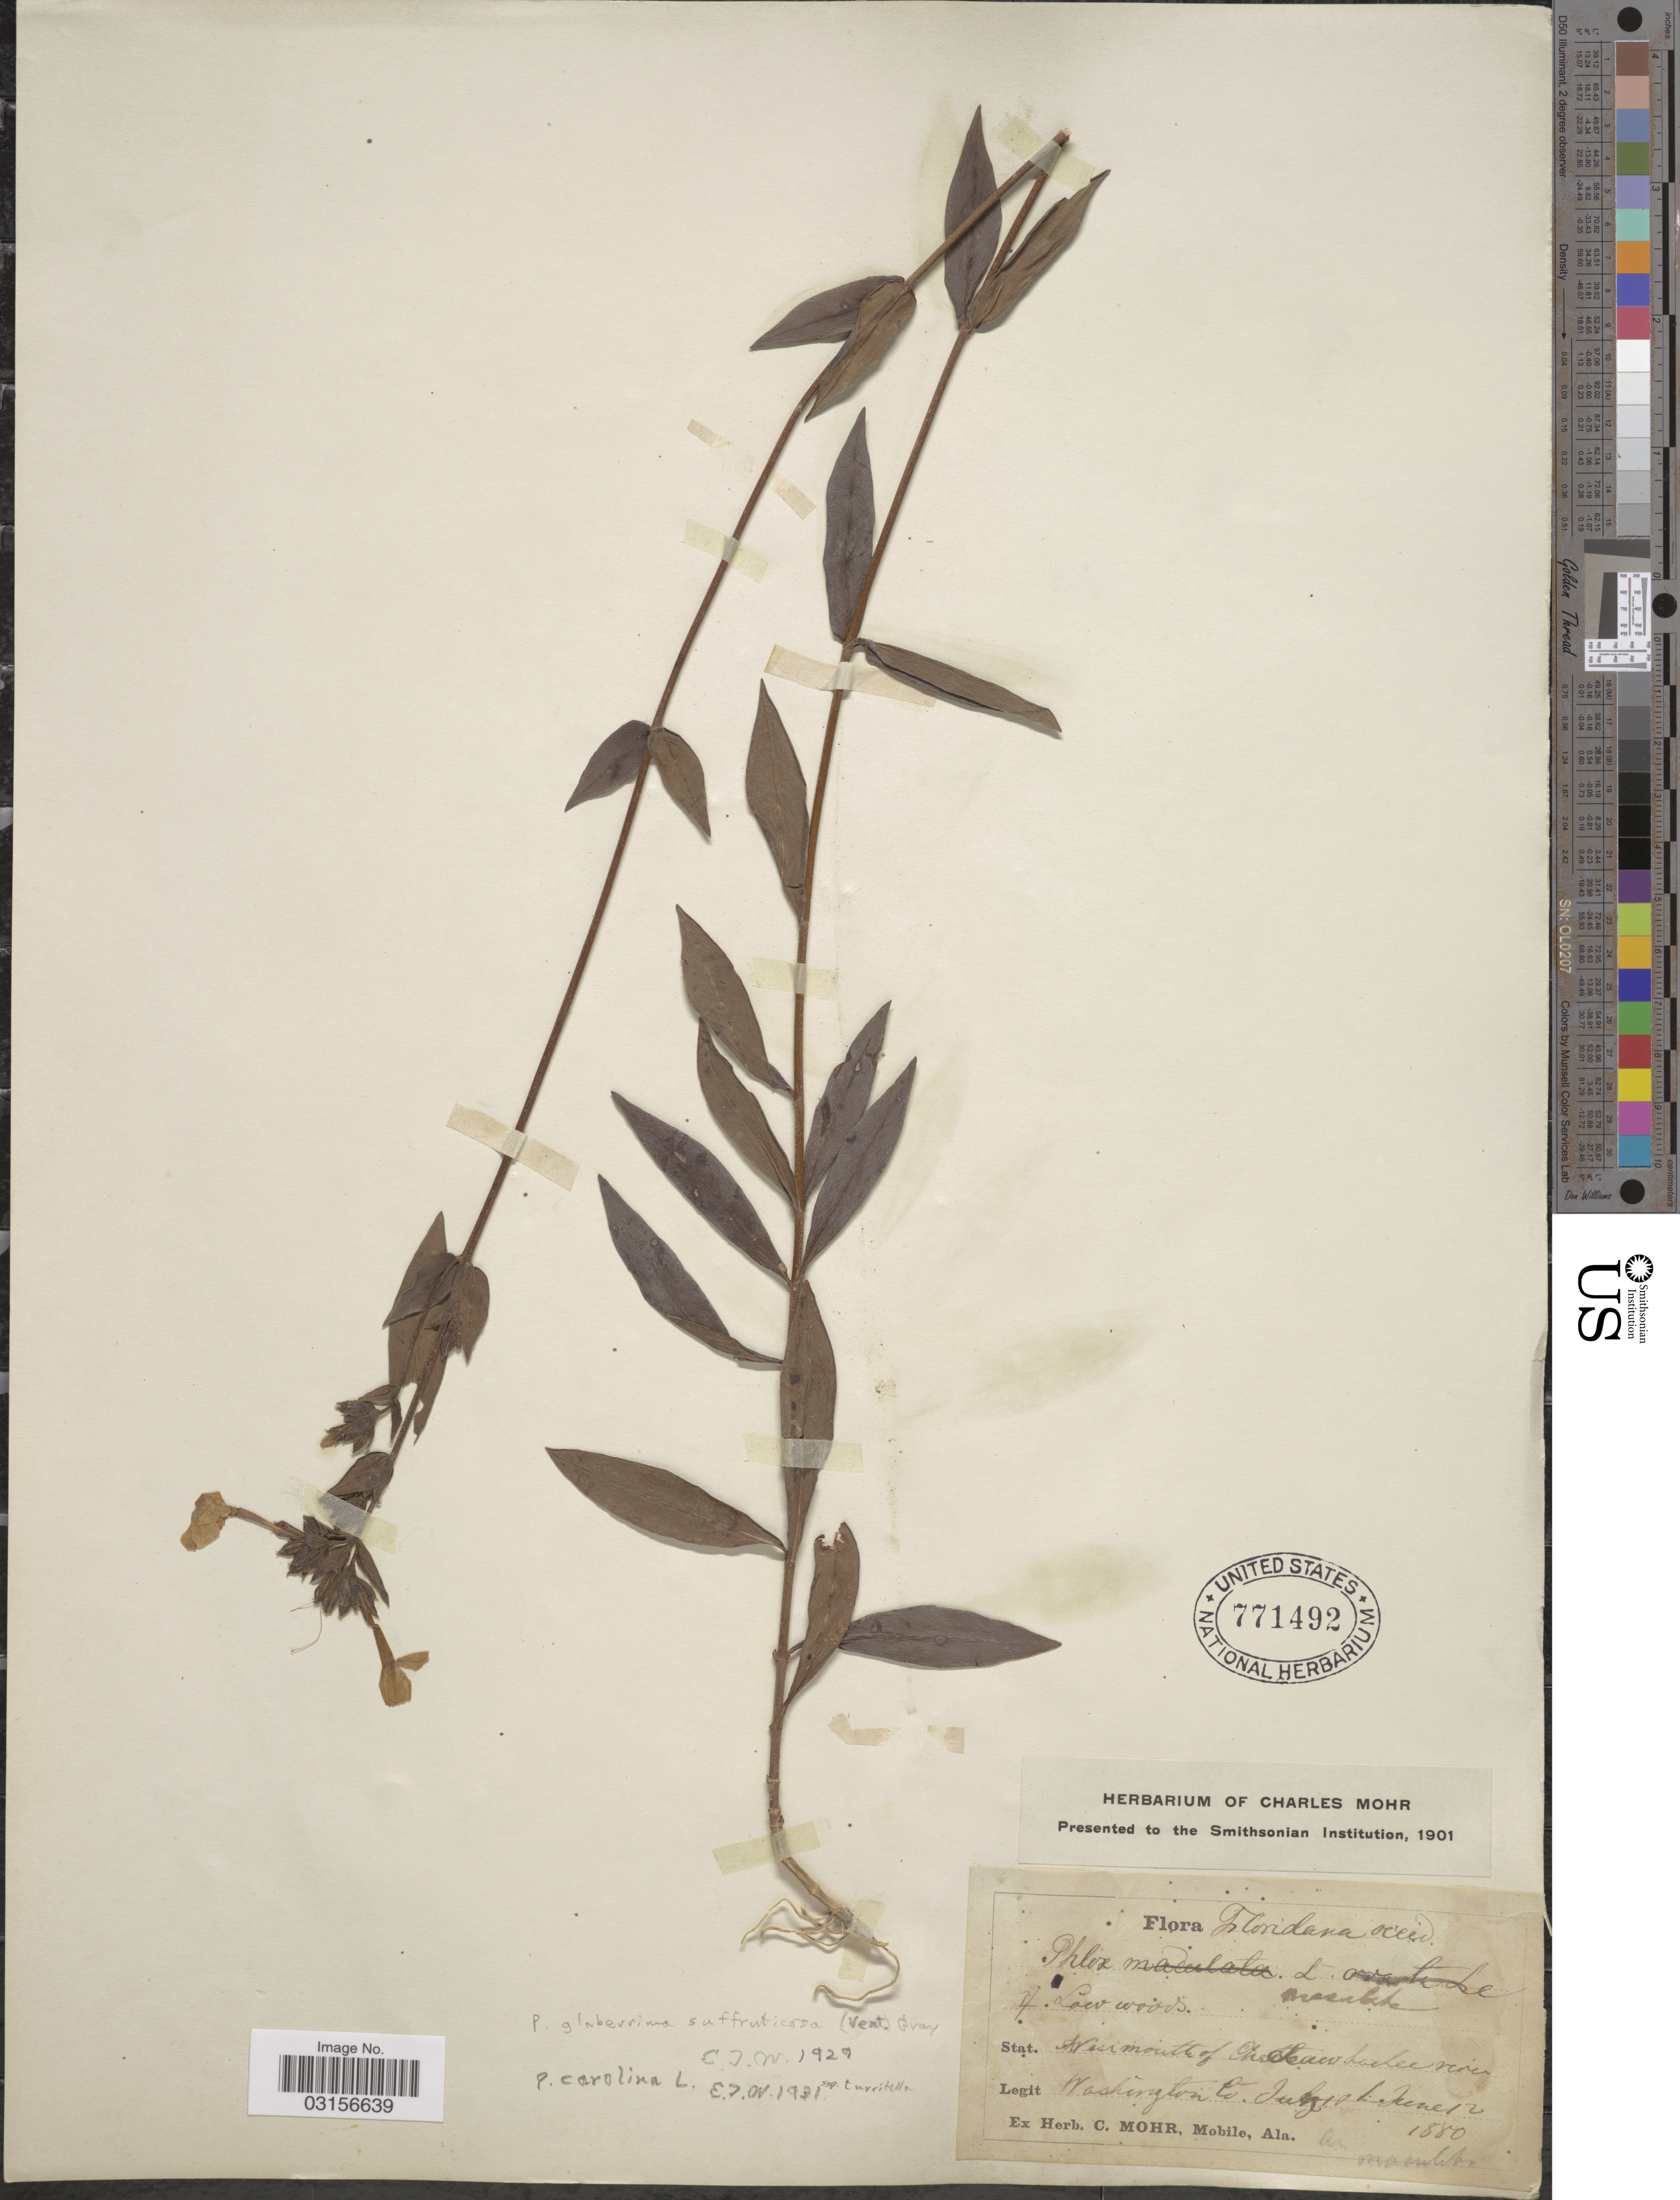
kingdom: Plantae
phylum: Tracheophyta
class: Magnoliopsida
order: Ericales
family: Polemoniaceae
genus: Phlox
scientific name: Phlox carolina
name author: L.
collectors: ex herb. C. Mohr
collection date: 1880-06-10/1880-06-12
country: United States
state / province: Florida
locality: Floridana occid. Stat. near mouth of Choctawhachee river. Washington Co.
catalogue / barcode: US 771492